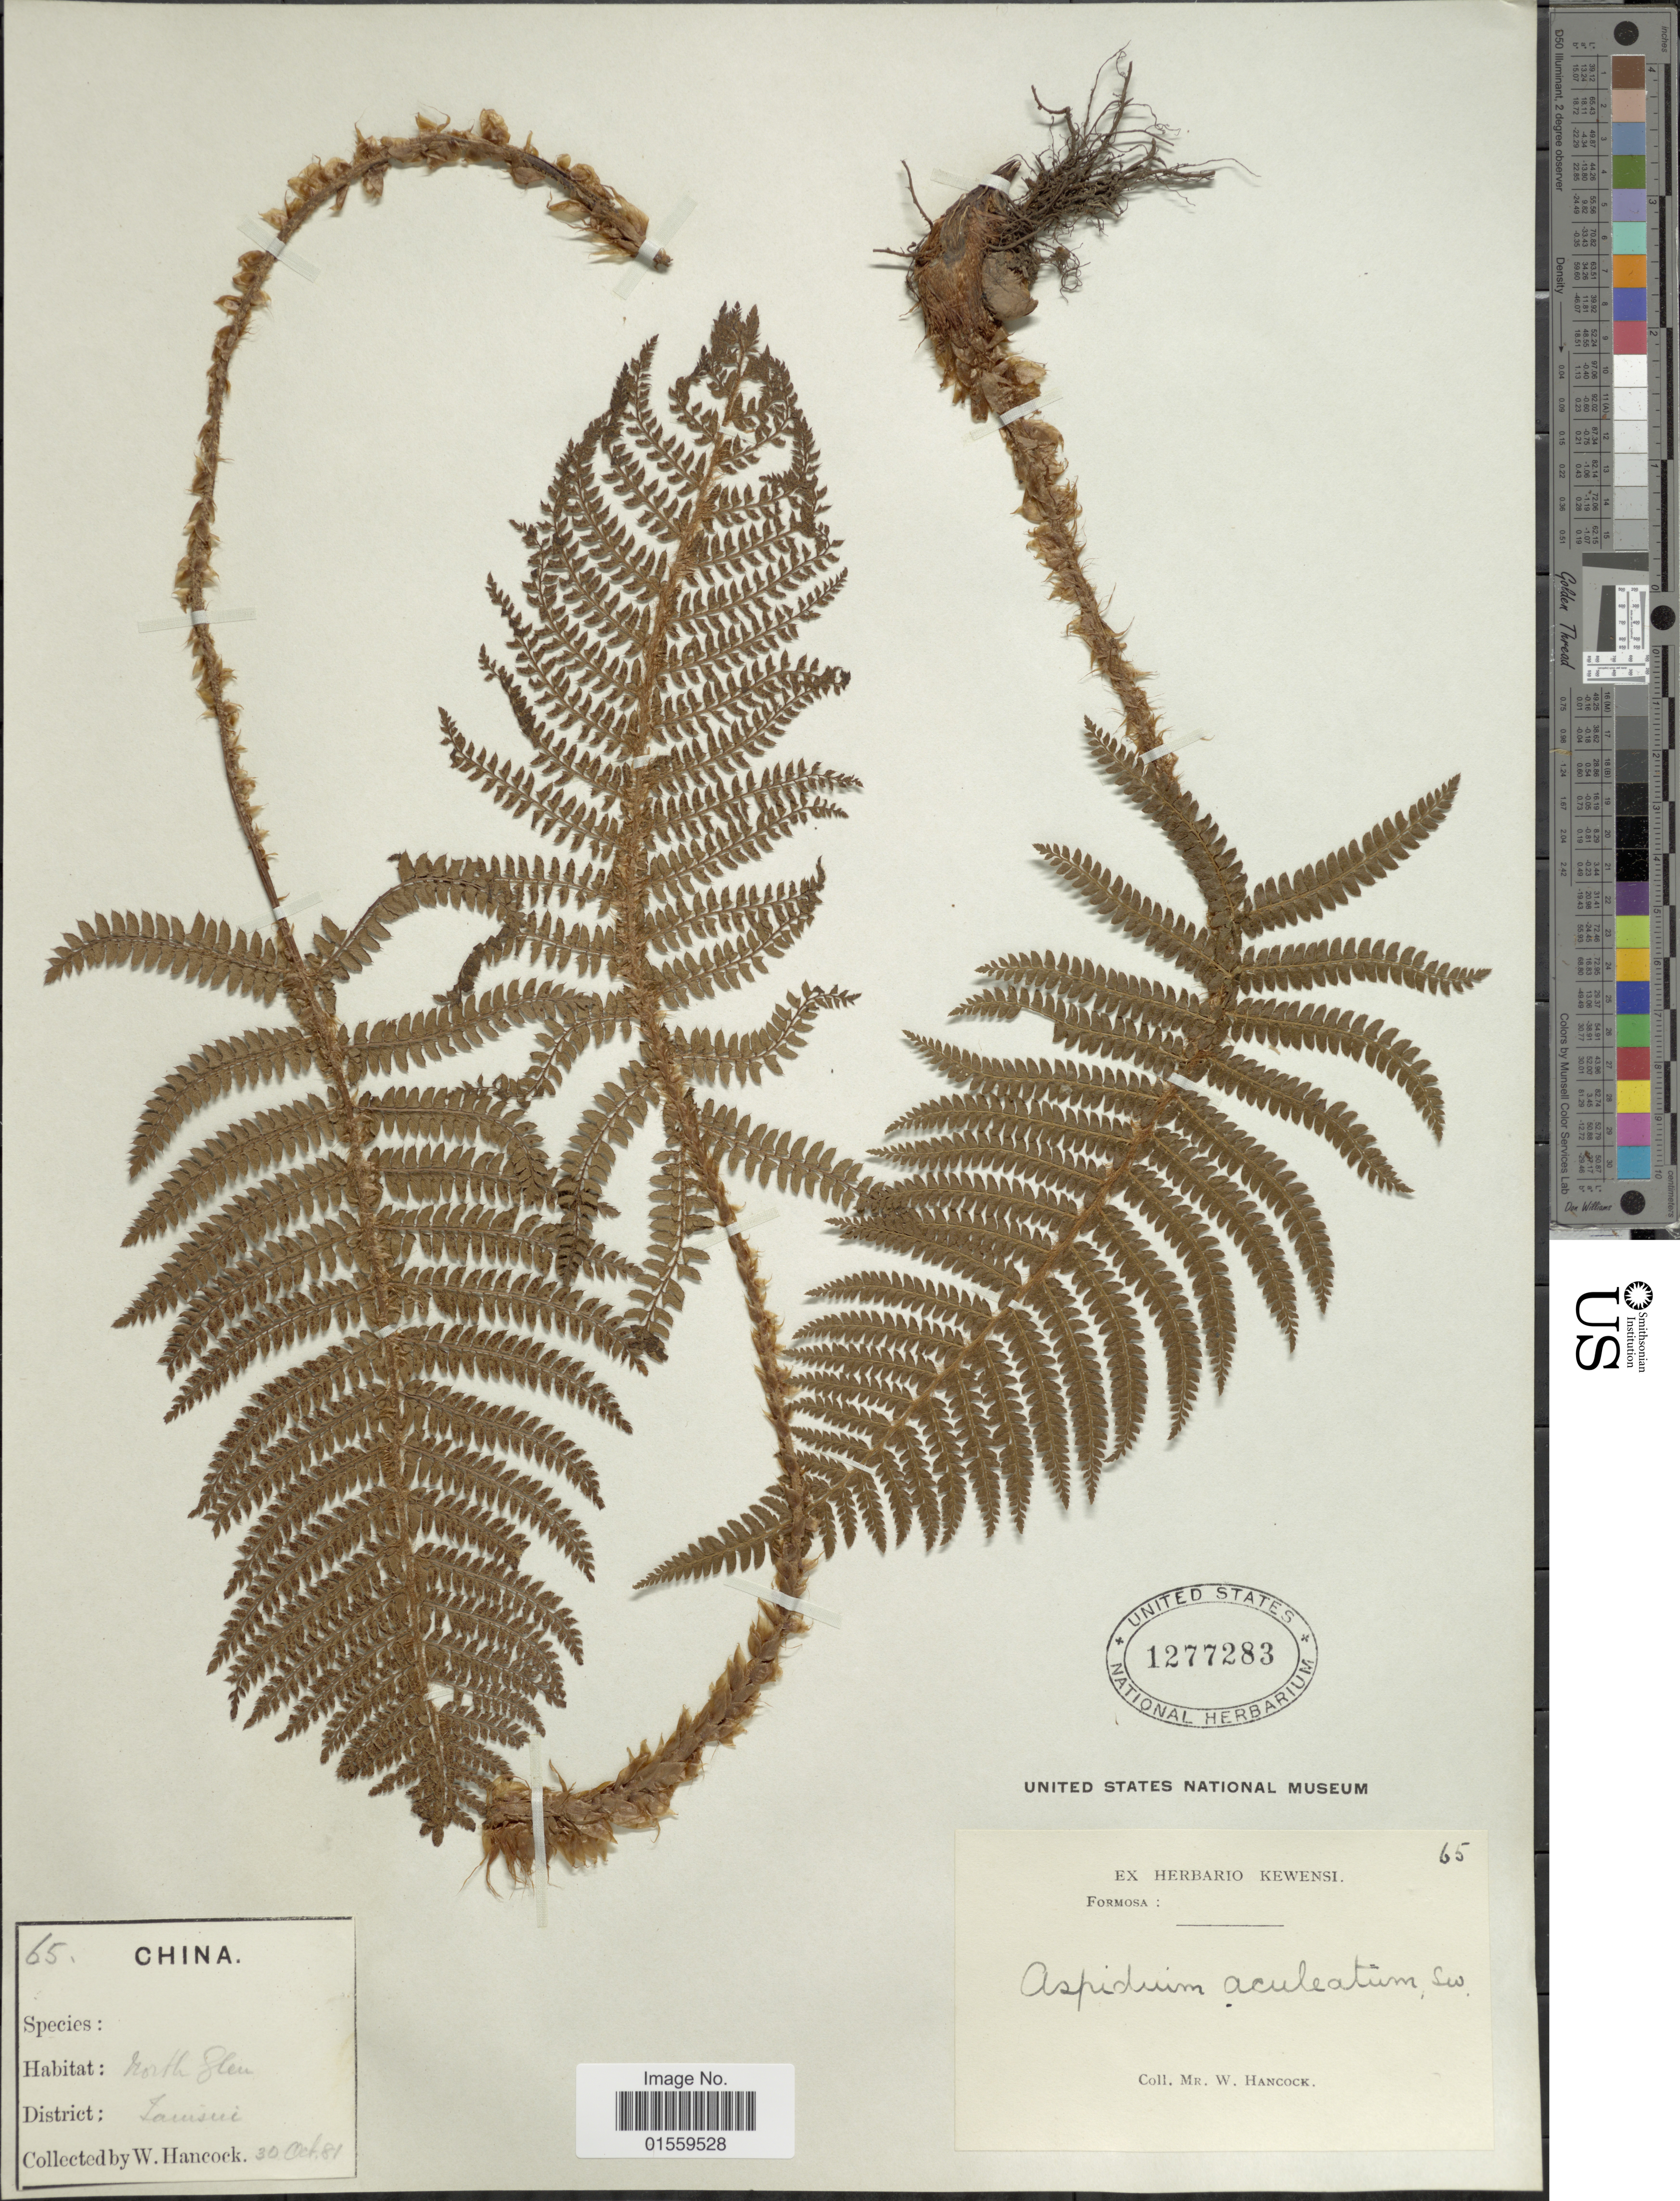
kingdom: Plantae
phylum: Tracheophyta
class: Polypodiopsida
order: Polypodiales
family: Dryopteridaceae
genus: Polystichum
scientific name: Polystichum setiferum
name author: (Forssk.) Moore ex Woynar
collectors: W. Hancock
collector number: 65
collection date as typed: Transcribed d/m/y: 30/10/81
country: China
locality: North Glen, District: Sansui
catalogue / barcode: US 1277283